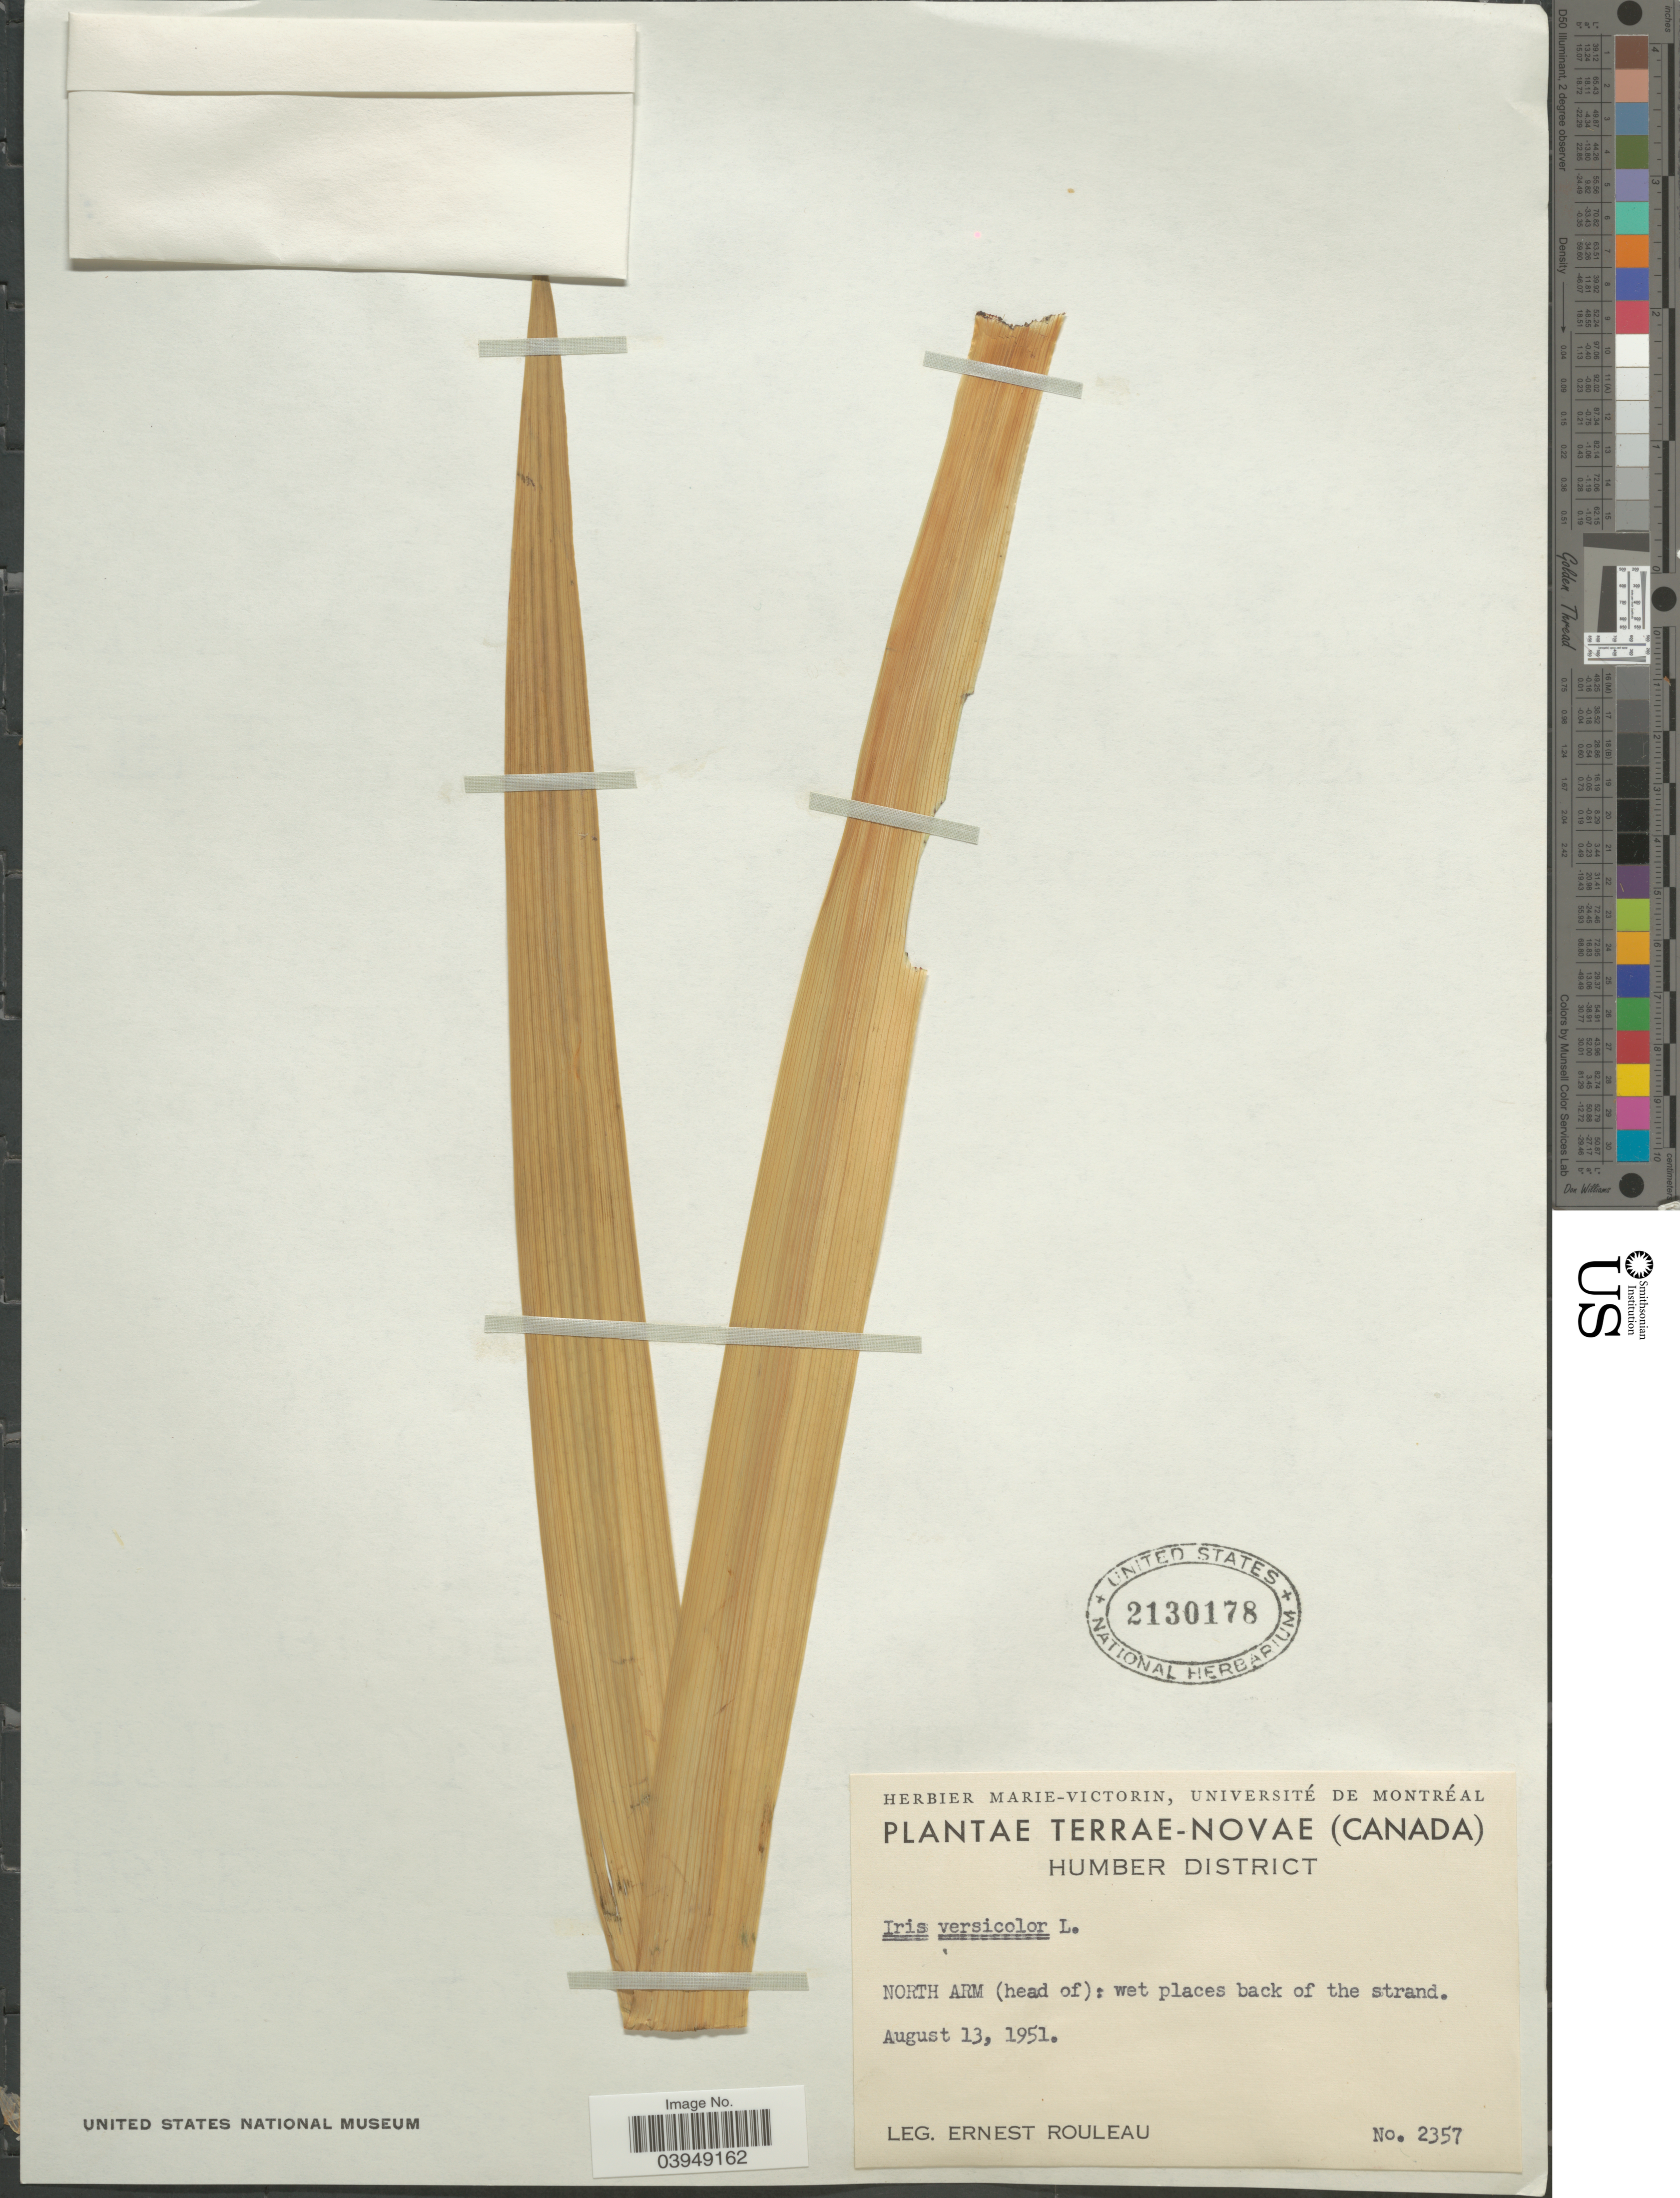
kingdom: Plantae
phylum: Tracheophyta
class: Liliopsida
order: Asparagales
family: Iridaceae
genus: Iris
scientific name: Iris versicolor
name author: L.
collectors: J. Rouleau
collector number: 2357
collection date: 1951-08-13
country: Canada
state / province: Newfoundland and Labrador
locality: Terrae-Novae. Humber District. North Arm (head of).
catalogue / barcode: US 2130178